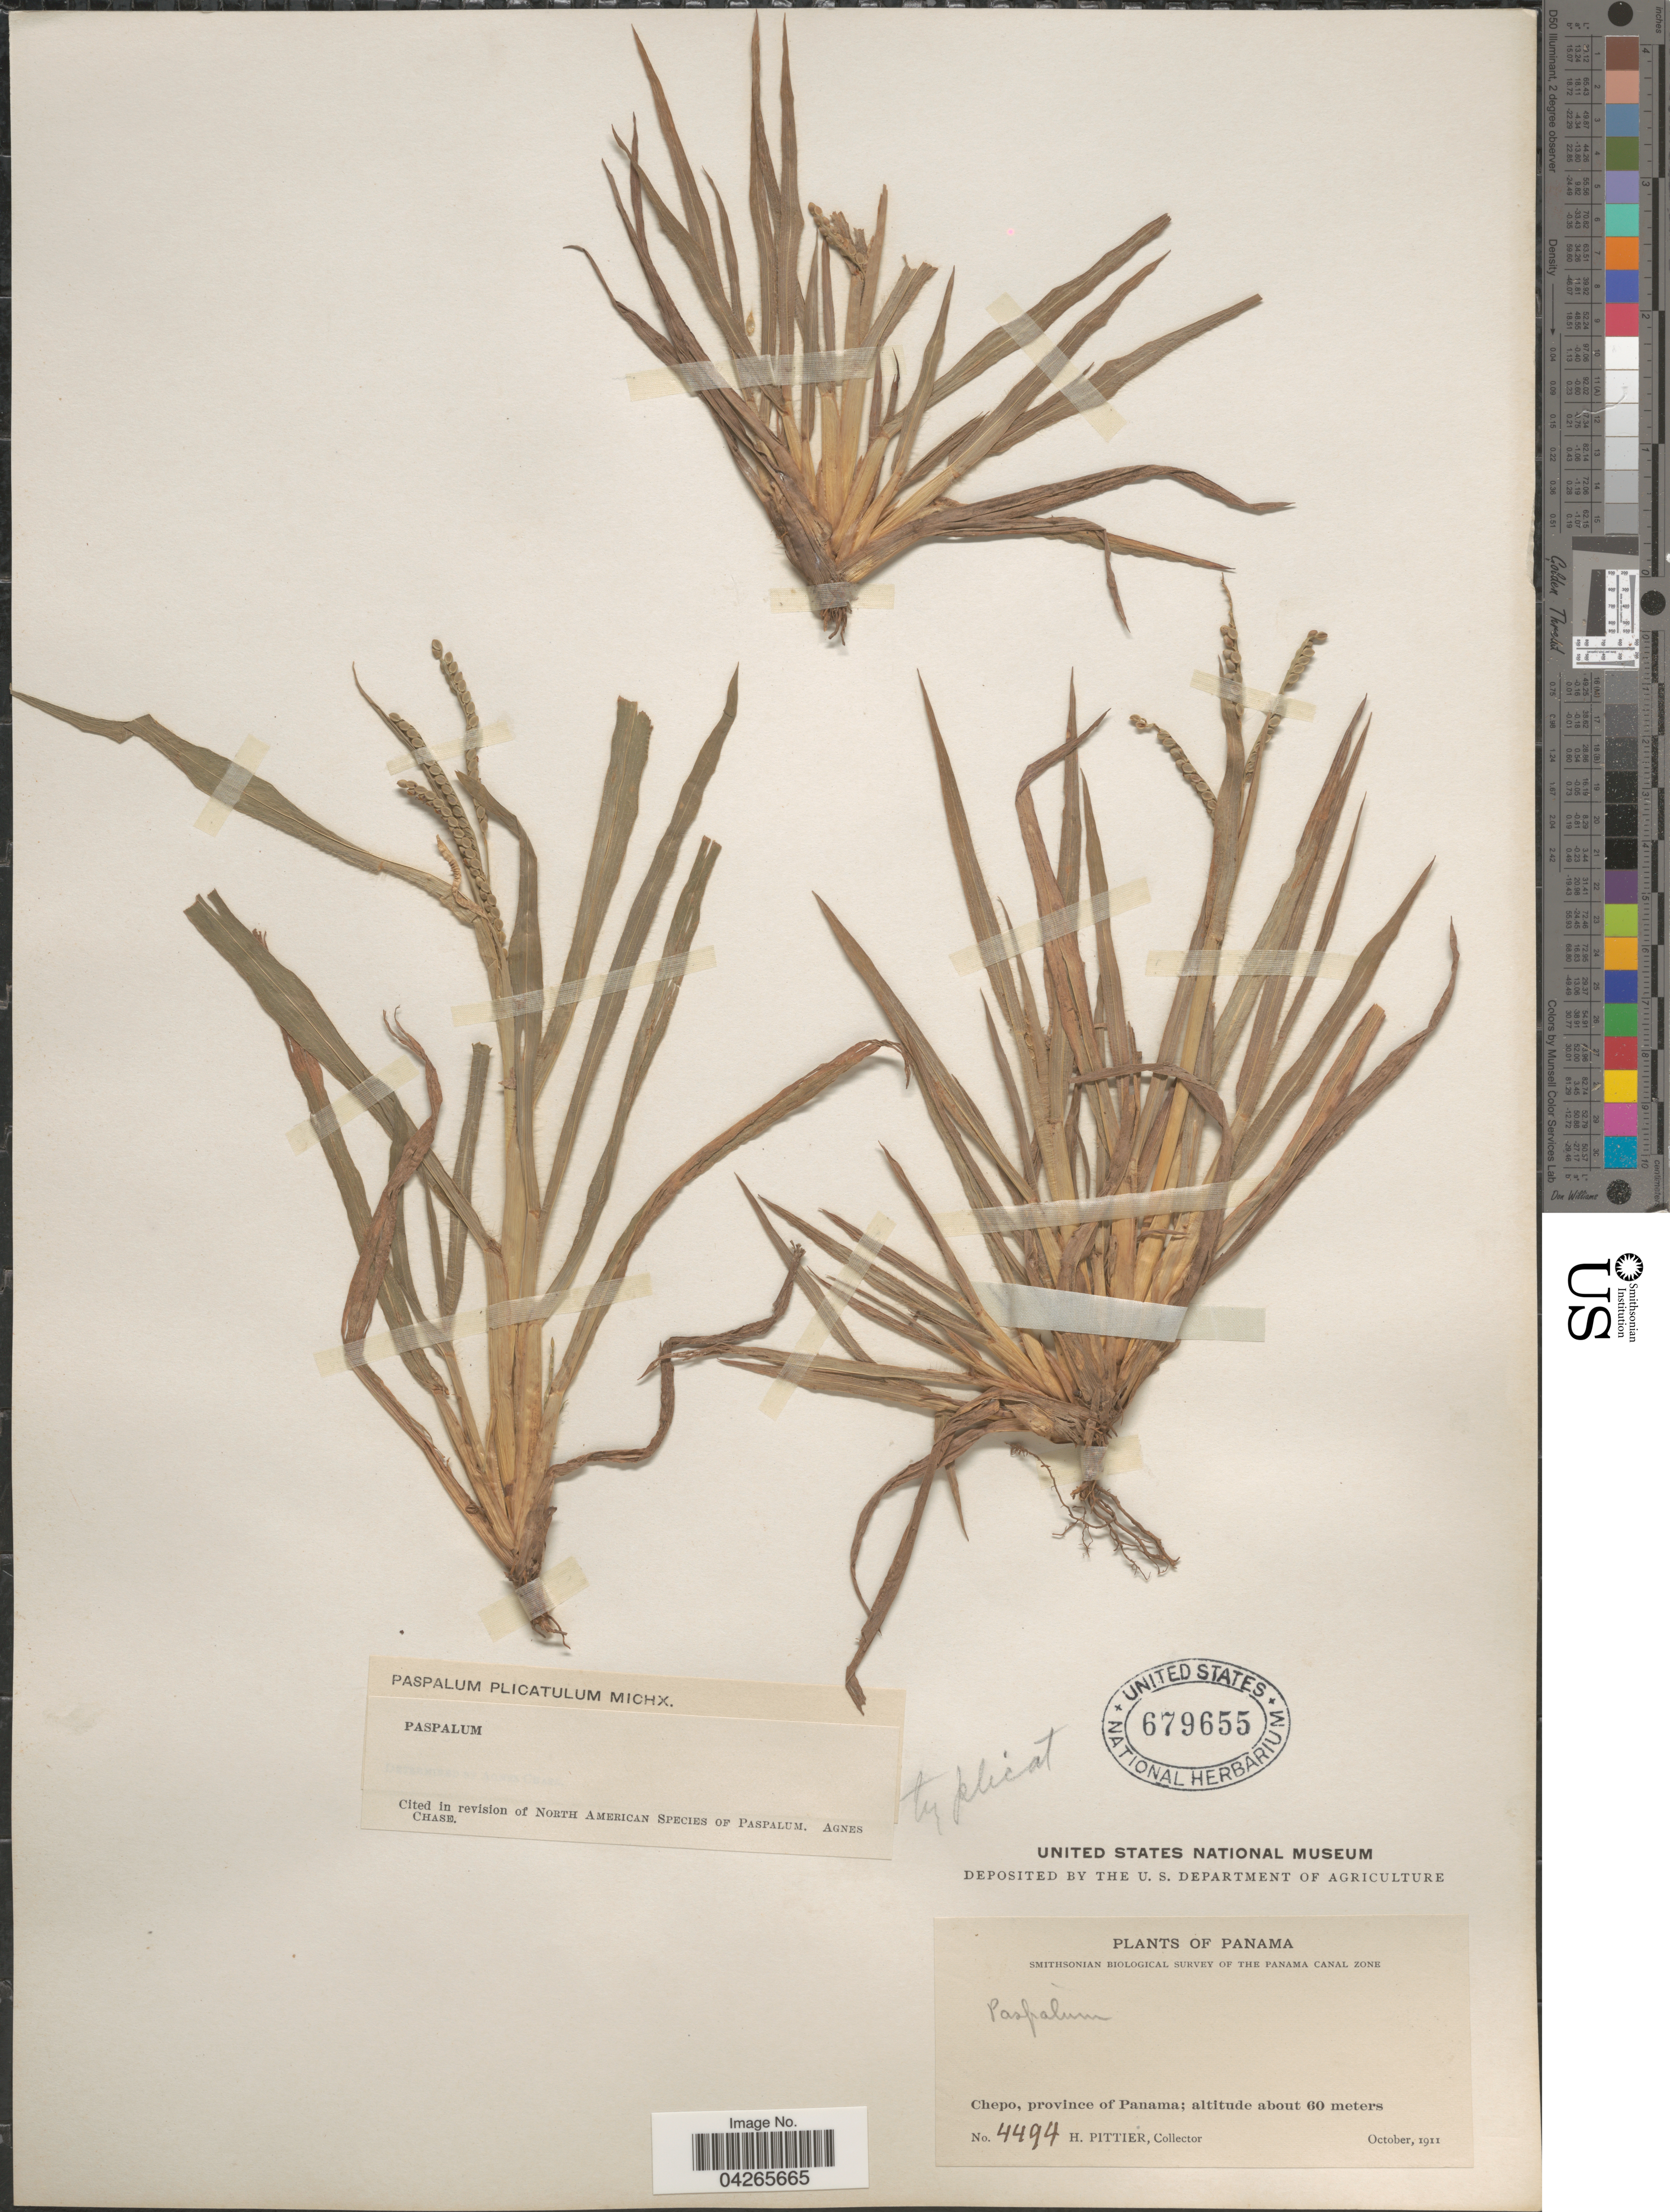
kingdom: Plantae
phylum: Tracheophyta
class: Liliopsida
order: Poales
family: Poaceae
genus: Paspalum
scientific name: Paspalum plicatulum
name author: Michx.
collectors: H. F. Pittier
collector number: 4494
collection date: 1911-10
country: Panama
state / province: Panamá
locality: Smithsonian Biological Survey of the Panama Canal Zone. Chepo.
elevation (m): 60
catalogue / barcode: US 679655